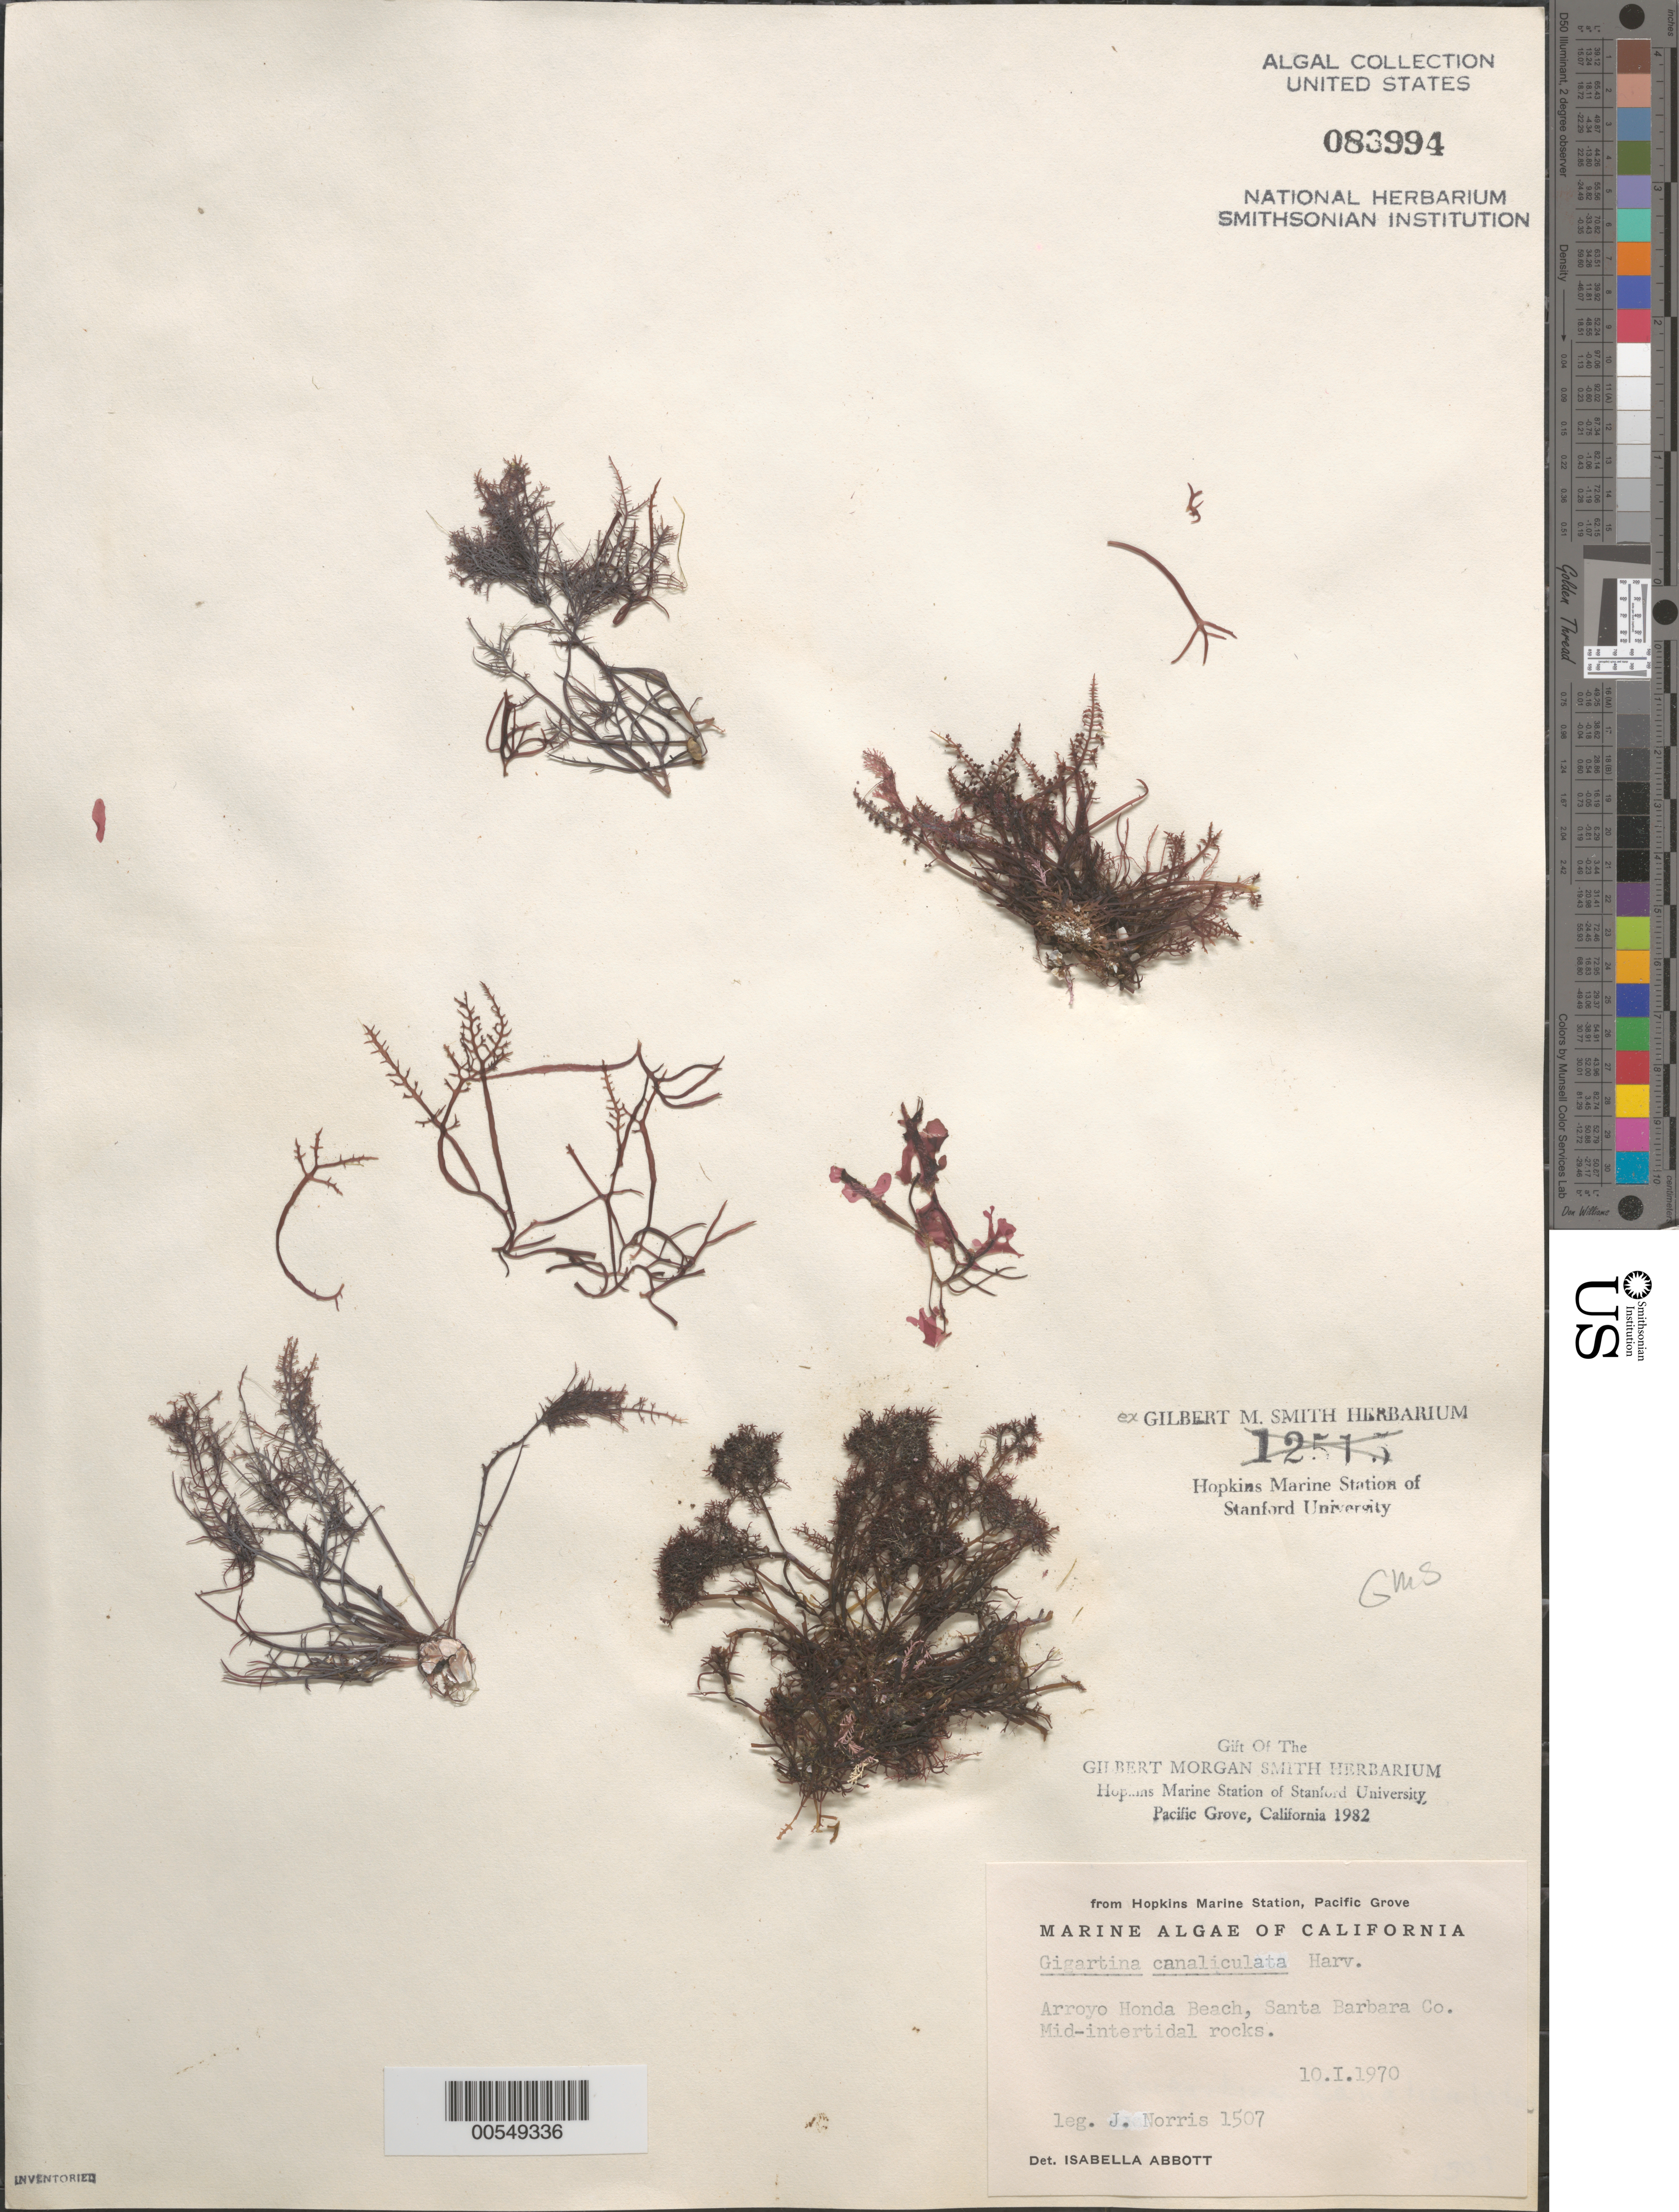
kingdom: Plantae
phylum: Rhodophyta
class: Florideophyceae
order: Gigartinales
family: Gigartinaceae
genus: Chondracanthus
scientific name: Chondracanthus canaliculatus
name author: (Harv.) Guiry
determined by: Algae name updating Project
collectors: J. N. Norris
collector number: JN-1507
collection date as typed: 10 Jan 1970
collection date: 1970-01-10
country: United States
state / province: California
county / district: Santa Barbara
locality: Arroyo Honda Beach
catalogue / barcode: US 83994